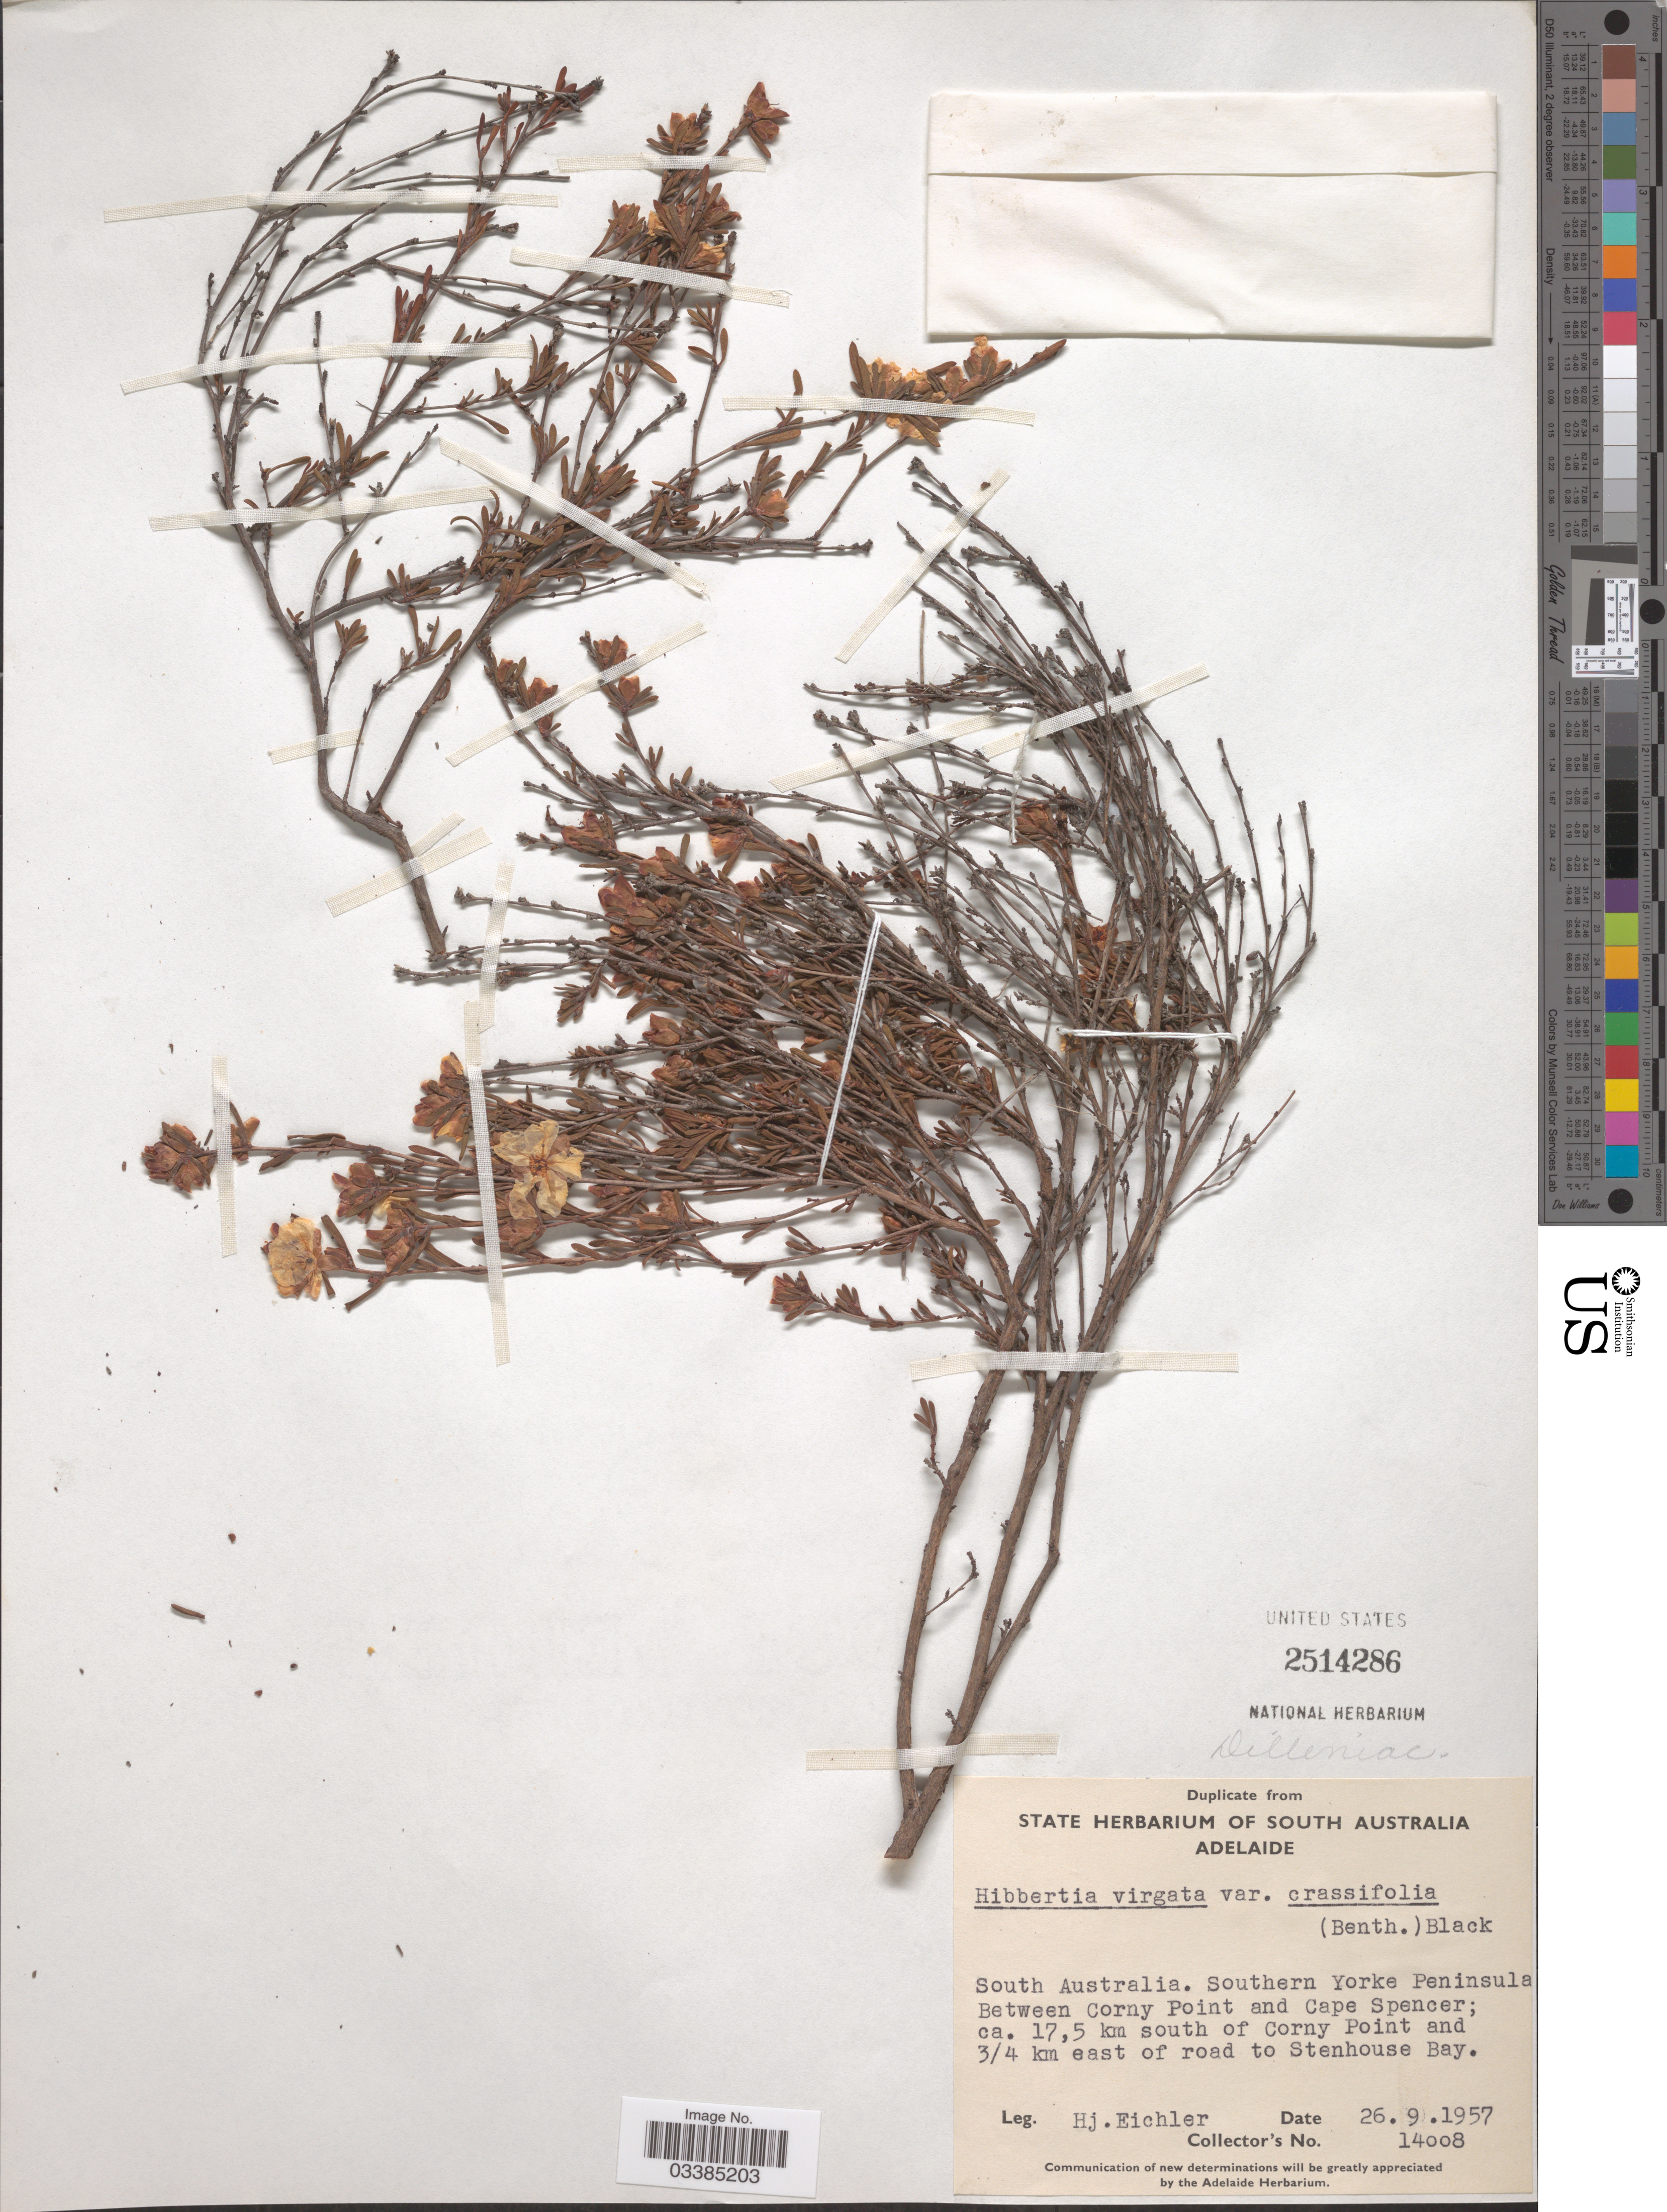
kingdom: Plantae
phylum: Tracheophyta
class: Magnoliopsida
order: Dilleniales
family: Dilleniaceae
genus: Hibbertia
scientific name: Hibbertia virgata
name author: Hook.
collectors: H. Eichler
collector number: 14008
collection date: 1957-09-26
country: Australia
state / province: South Australia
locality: Southern Yorke Peninsula. Between Corny Point and Cape Spencer; ca. 17,5 km south of Corny Point and ¾ km east of road to Stenhouse Bay.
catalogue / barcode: US 2514286